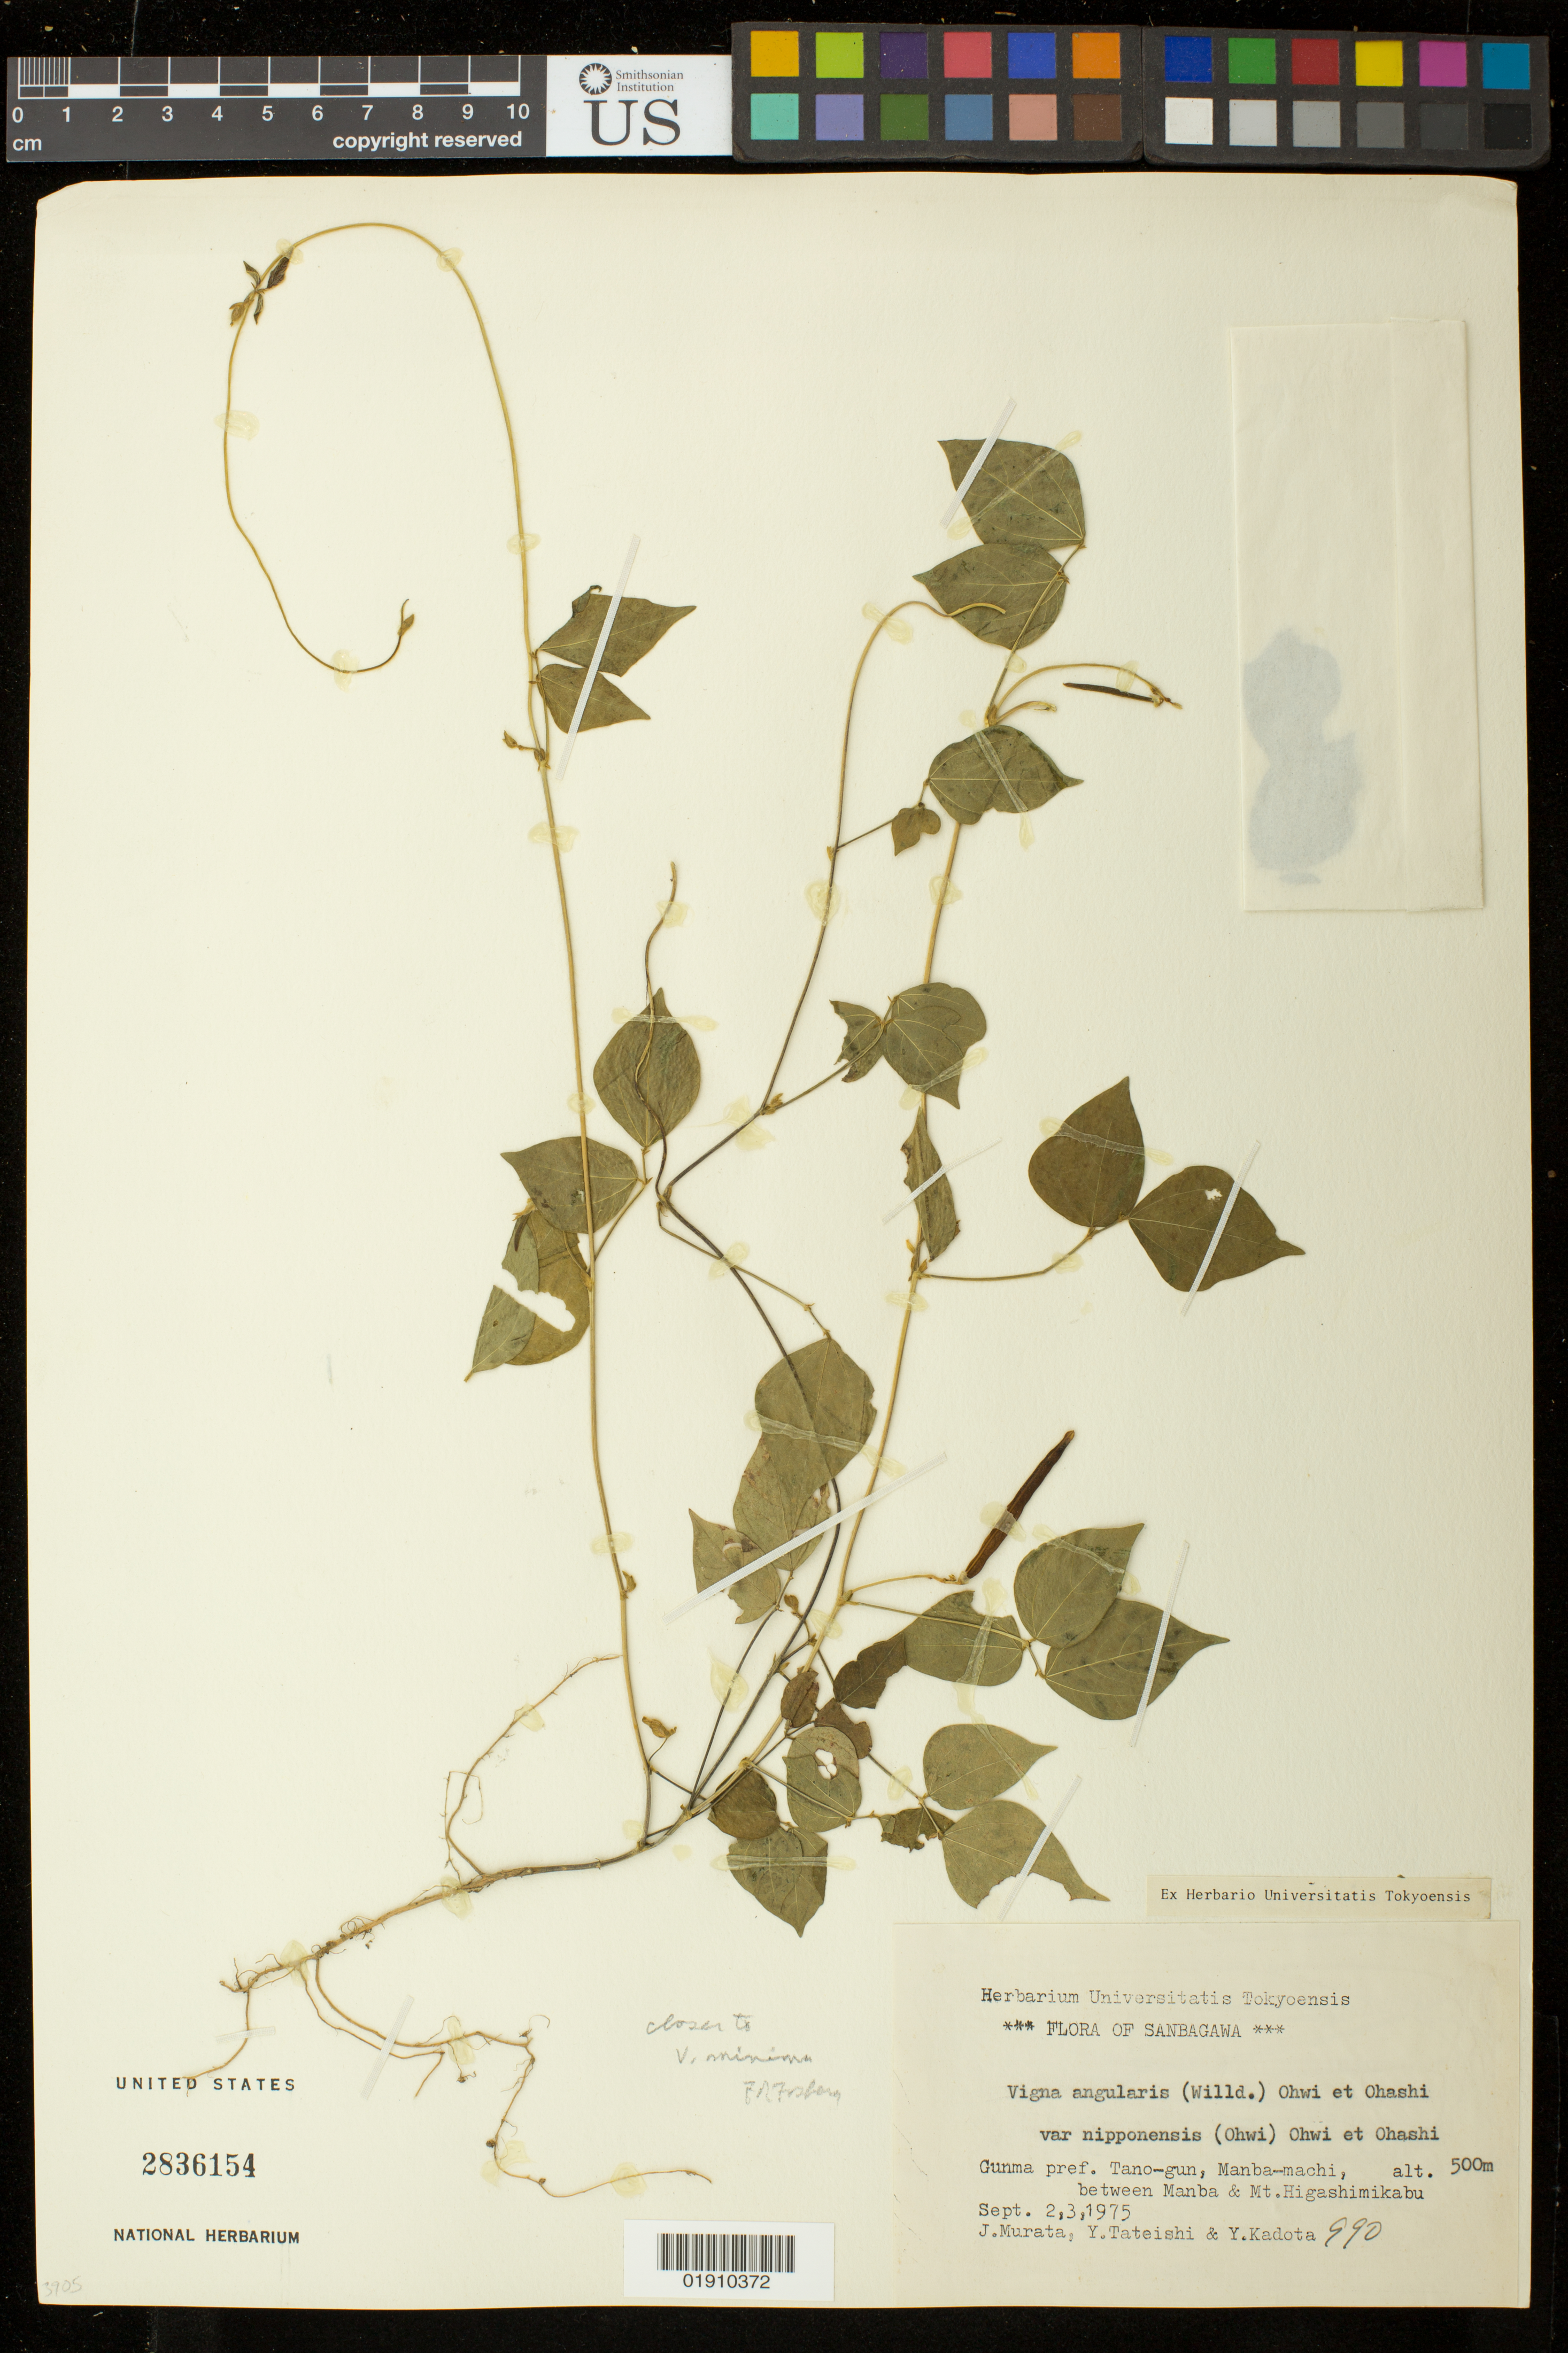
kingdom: Plantae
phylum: Tracheophyta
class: Magnoliopsida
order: Fabales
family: Fabaceae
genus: Vigna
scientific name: Vigna angularis var. nipponensis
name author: (Ohwi) Ohwi & H. Ohashi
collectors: J. Murata, Y. Tateishi & Y. Kadota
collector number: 990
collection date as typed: Sept. 2,3,1975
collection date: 1975-09-23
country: China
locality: Gunma pref. Tano-gun, Manba-machi, between Manba and Mt. Higashimikabu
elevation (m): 500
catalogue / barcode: US 2836154